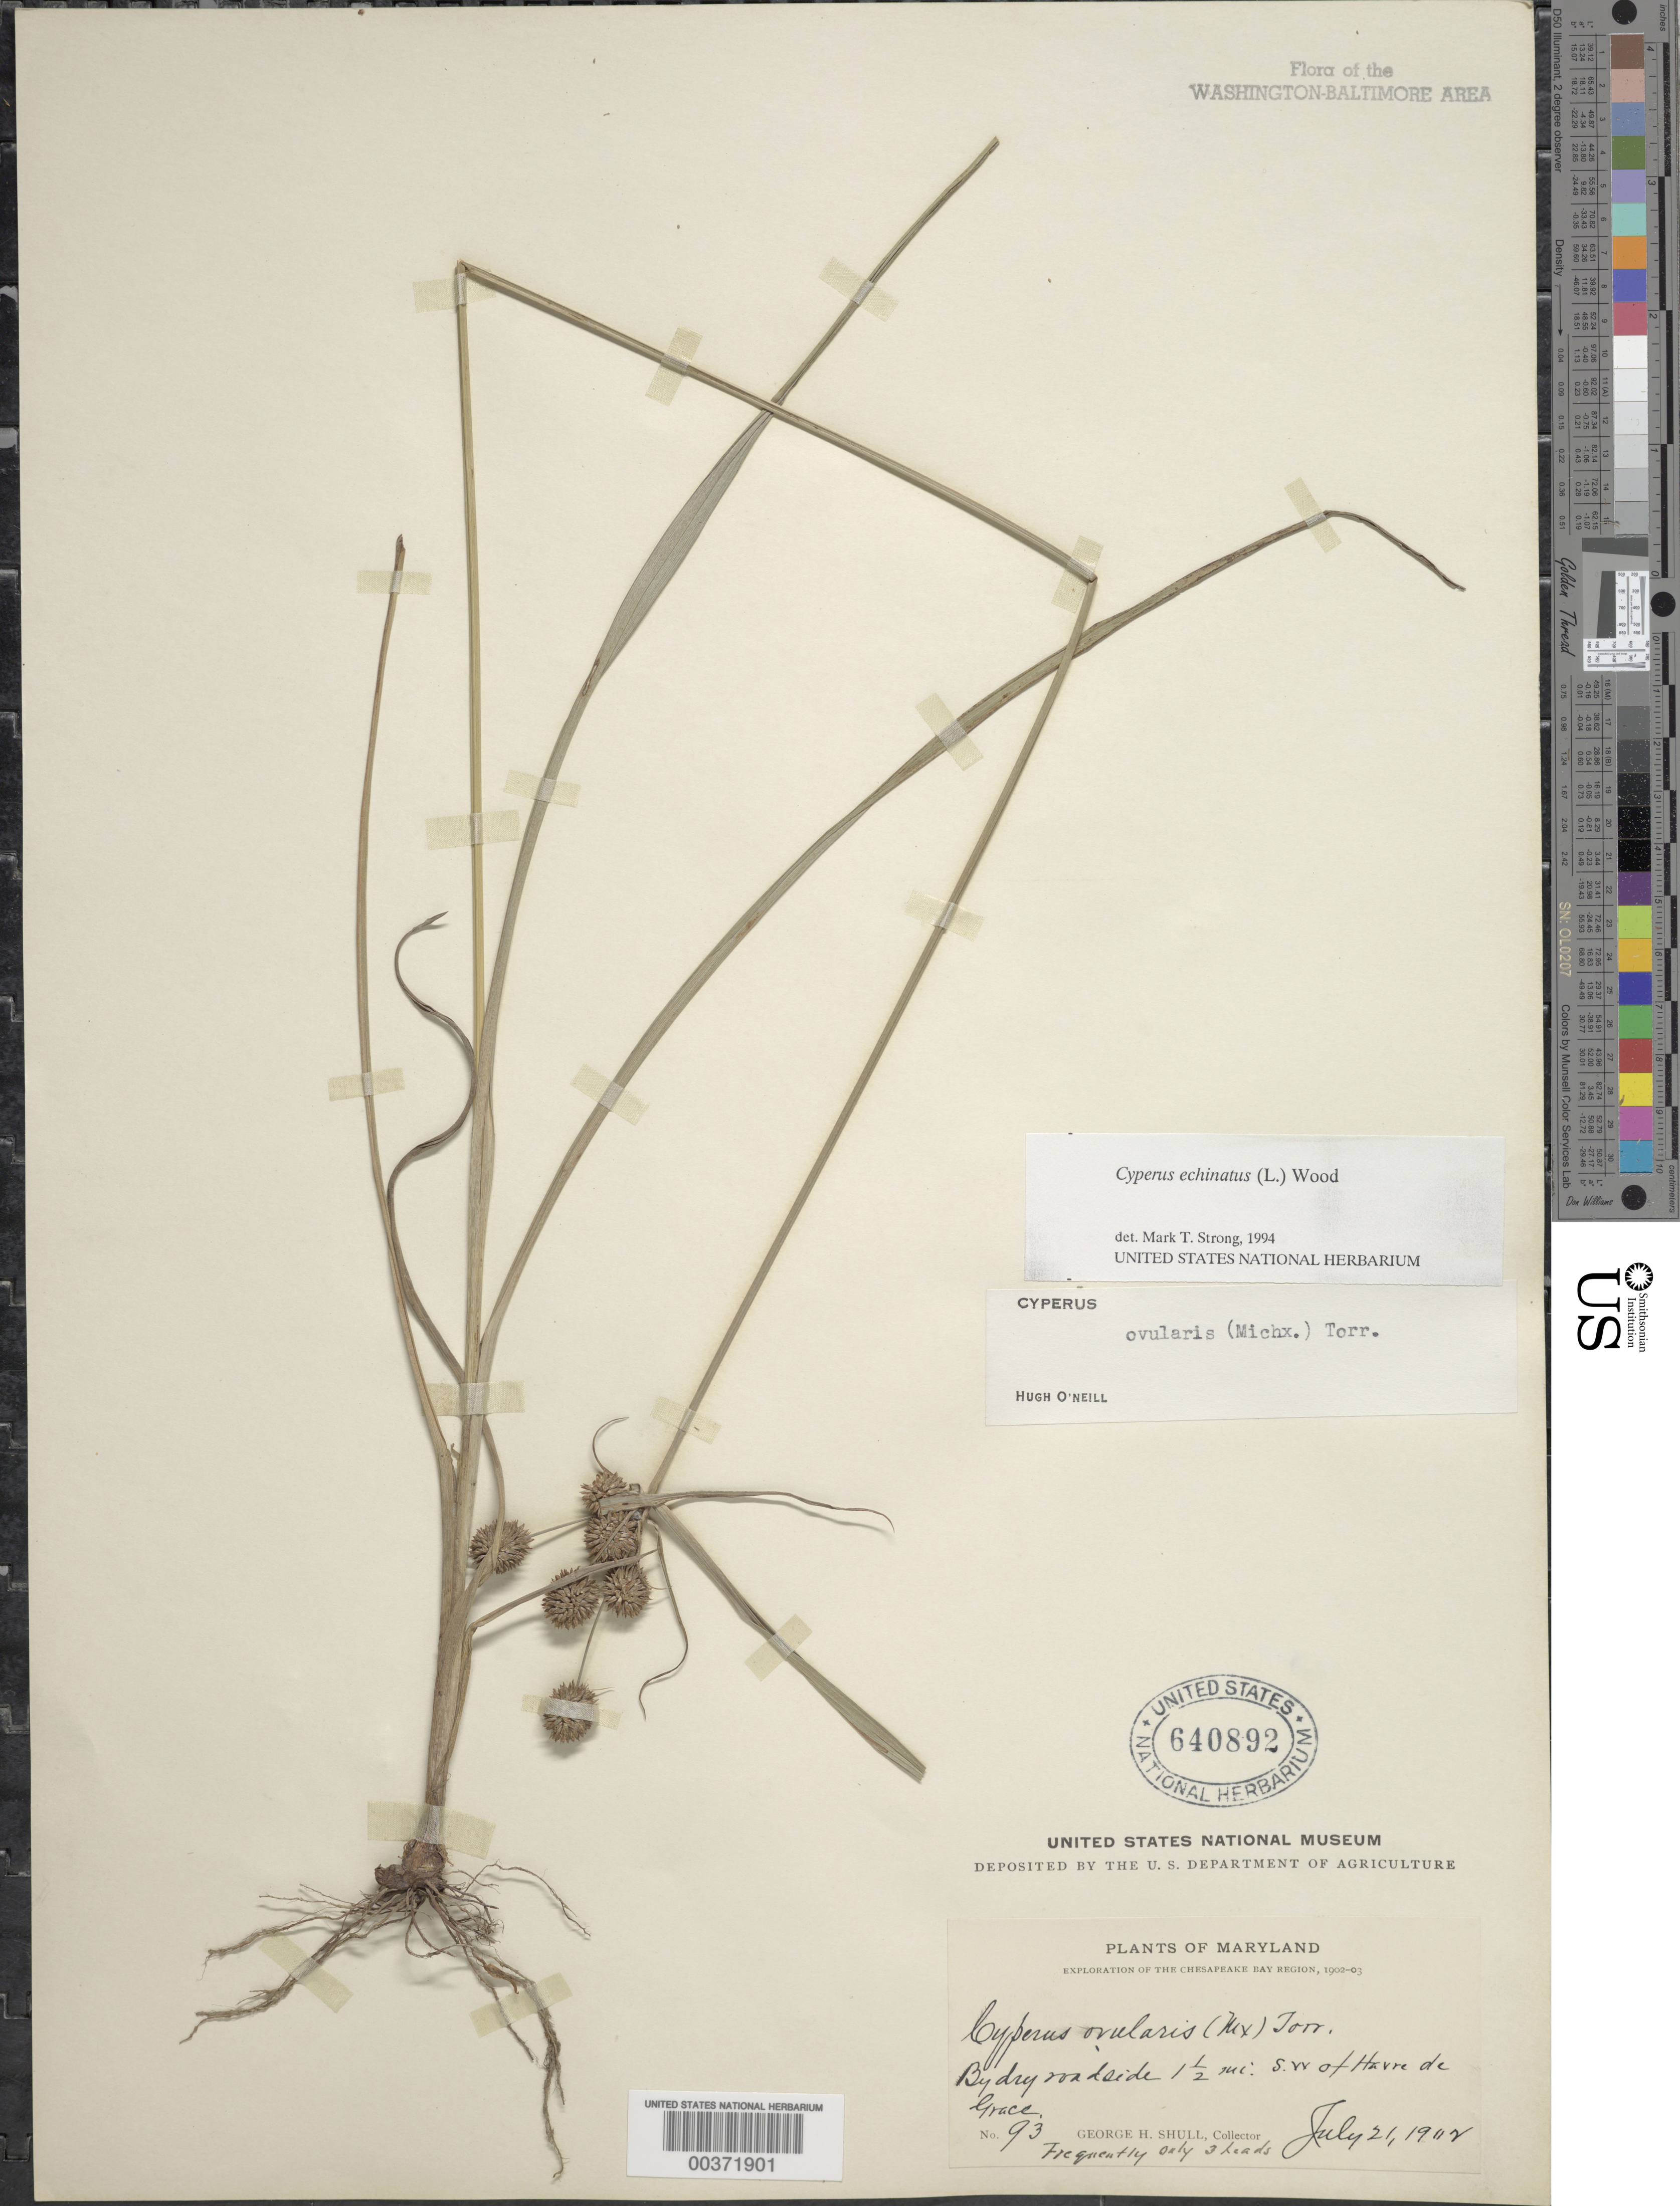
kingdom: Plantae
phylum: Tracheophyta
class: Liliopsida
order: Poales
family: Cyperaceae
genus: Cyperus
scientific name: Cyperus echinatus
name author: (L.) Alph. Wood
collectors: G. H. Shull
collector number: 93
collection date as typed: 21 Jul 1902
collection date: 1902-07-21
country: United States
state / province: Maryland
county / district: Harford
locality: SW of Havre De Grace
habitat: Clay bank, by open roadside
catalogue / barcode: US 640892